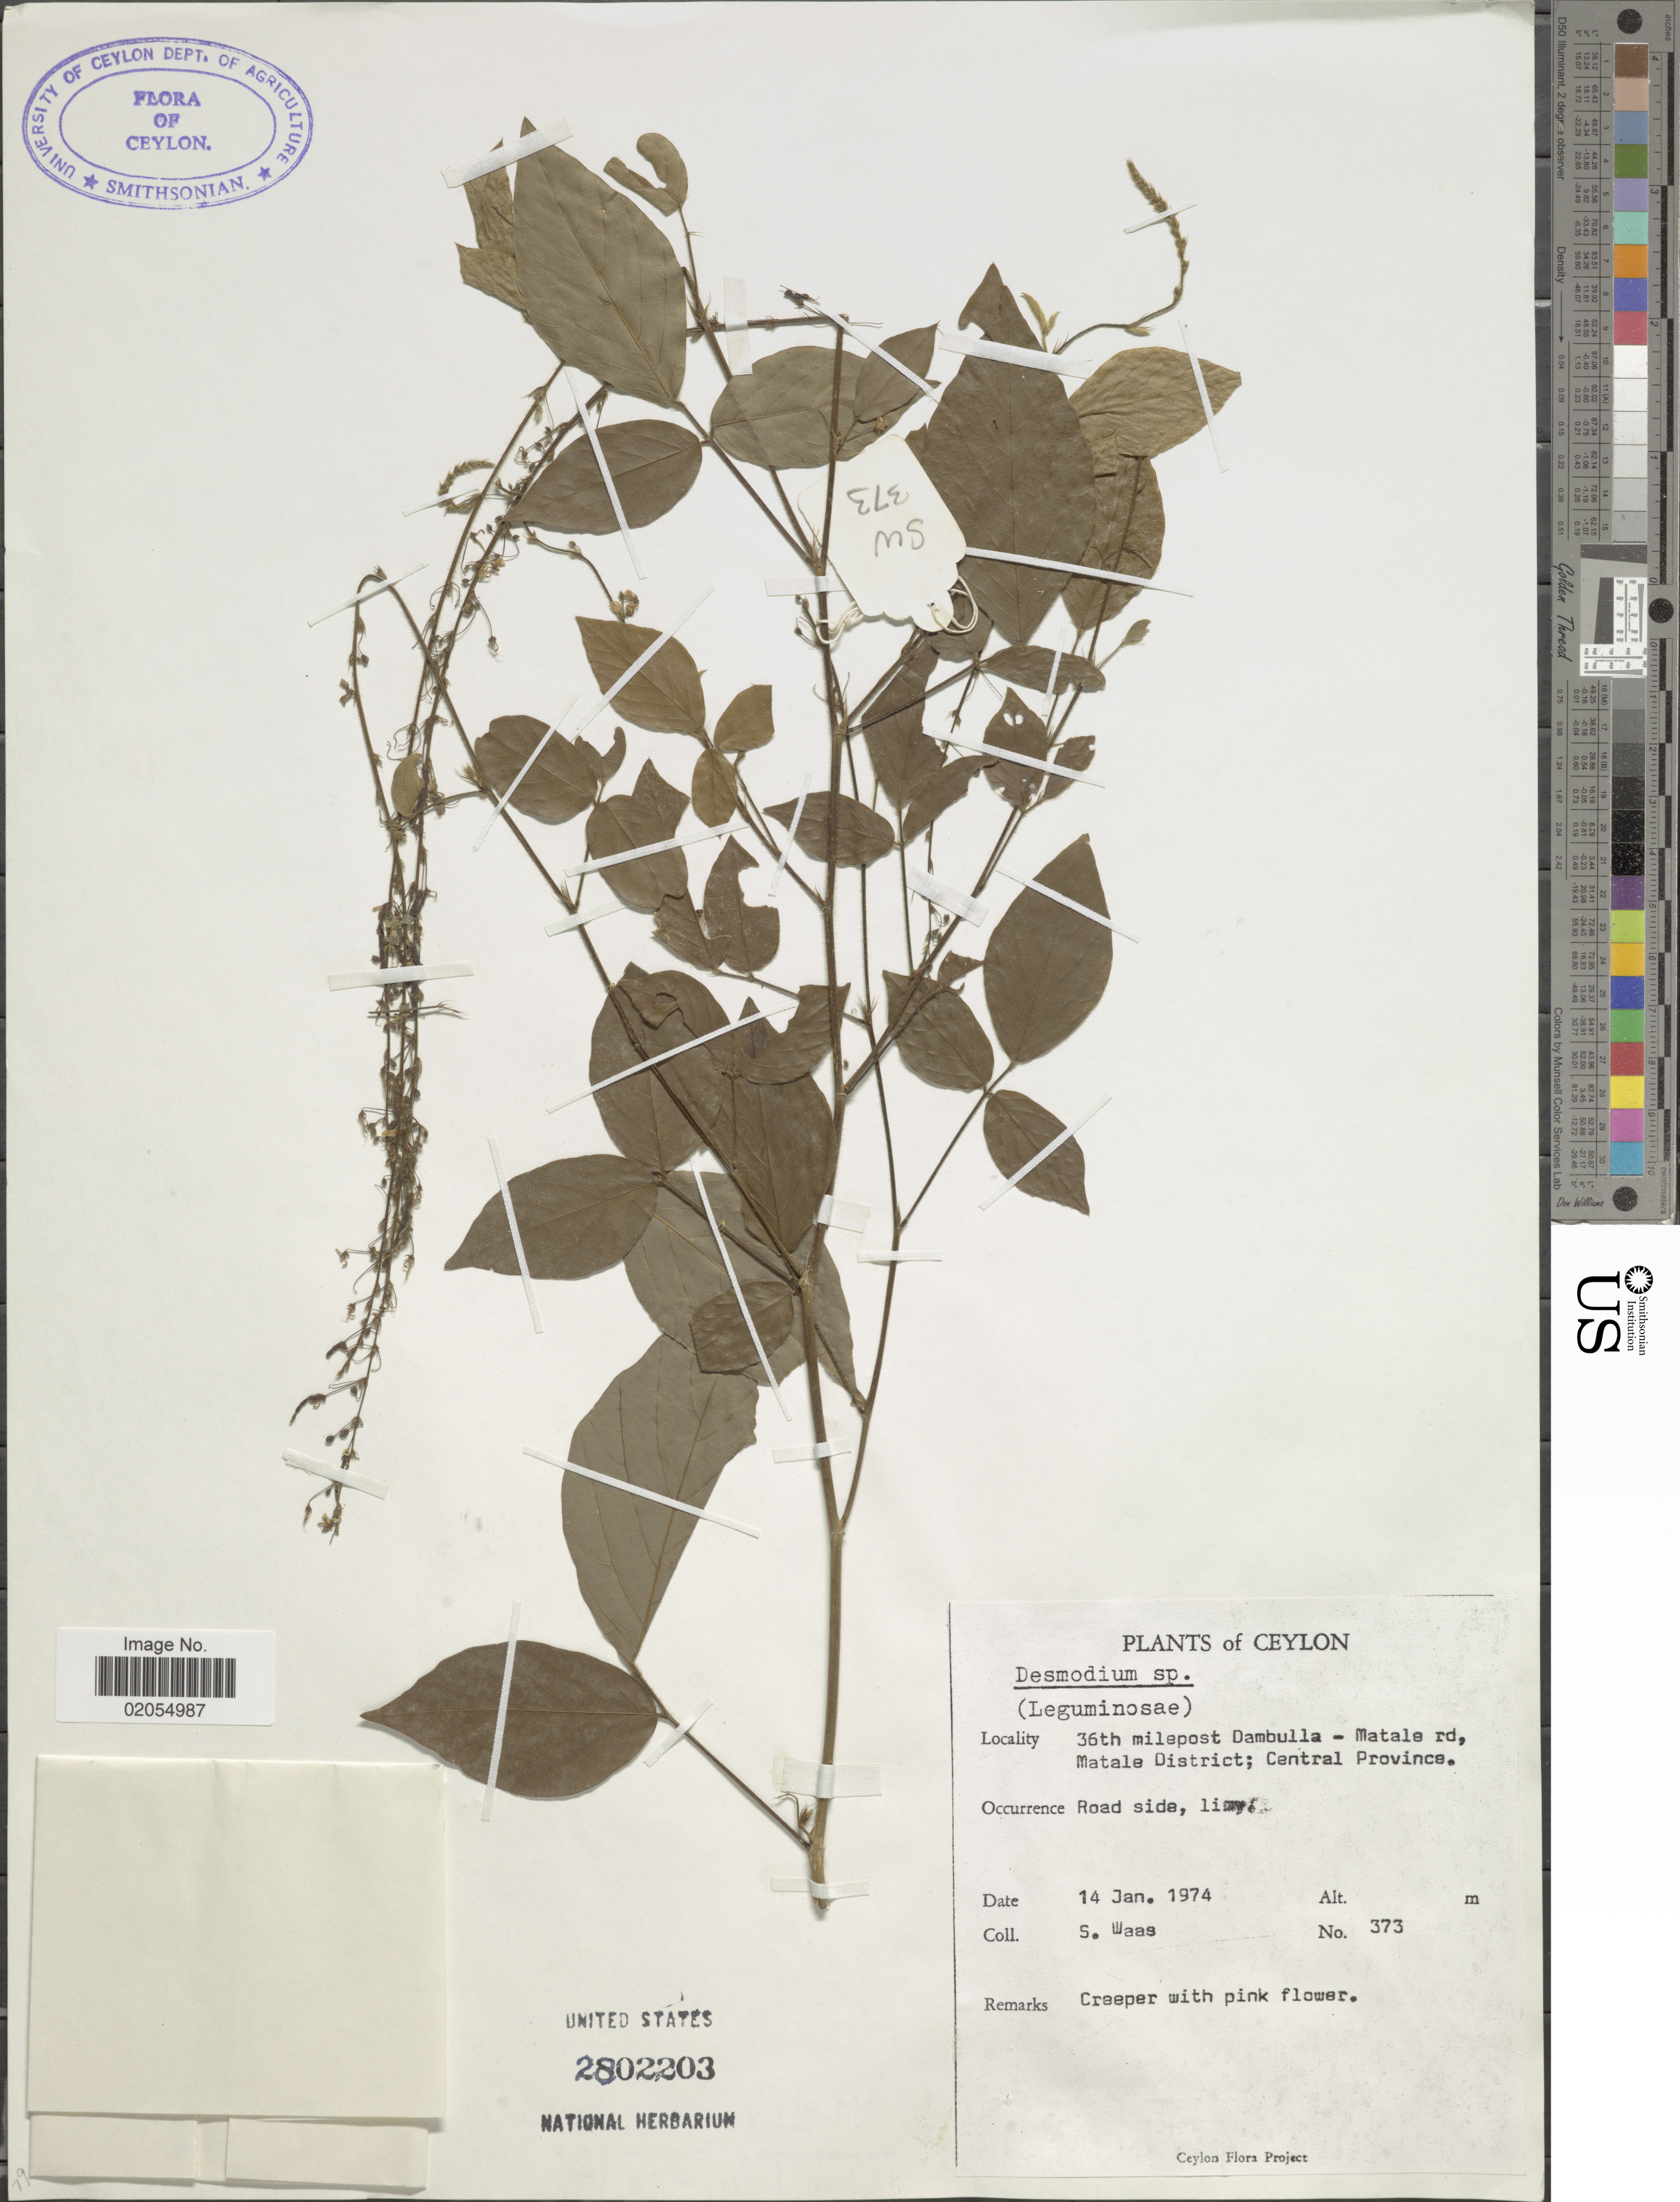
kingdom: Plantae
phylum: Tracheophyta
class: Magnoliopsida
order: Fabales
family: Fabaceae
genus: Desmodium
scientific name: Desmodium sp.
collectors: S. Waas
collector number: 373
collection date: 1974-01-14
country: Sri Lanka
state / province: Central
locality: Ceylon. 36th milepost Dambulla - Matale rd, Matale District; Central Province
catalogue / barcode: US 2802203